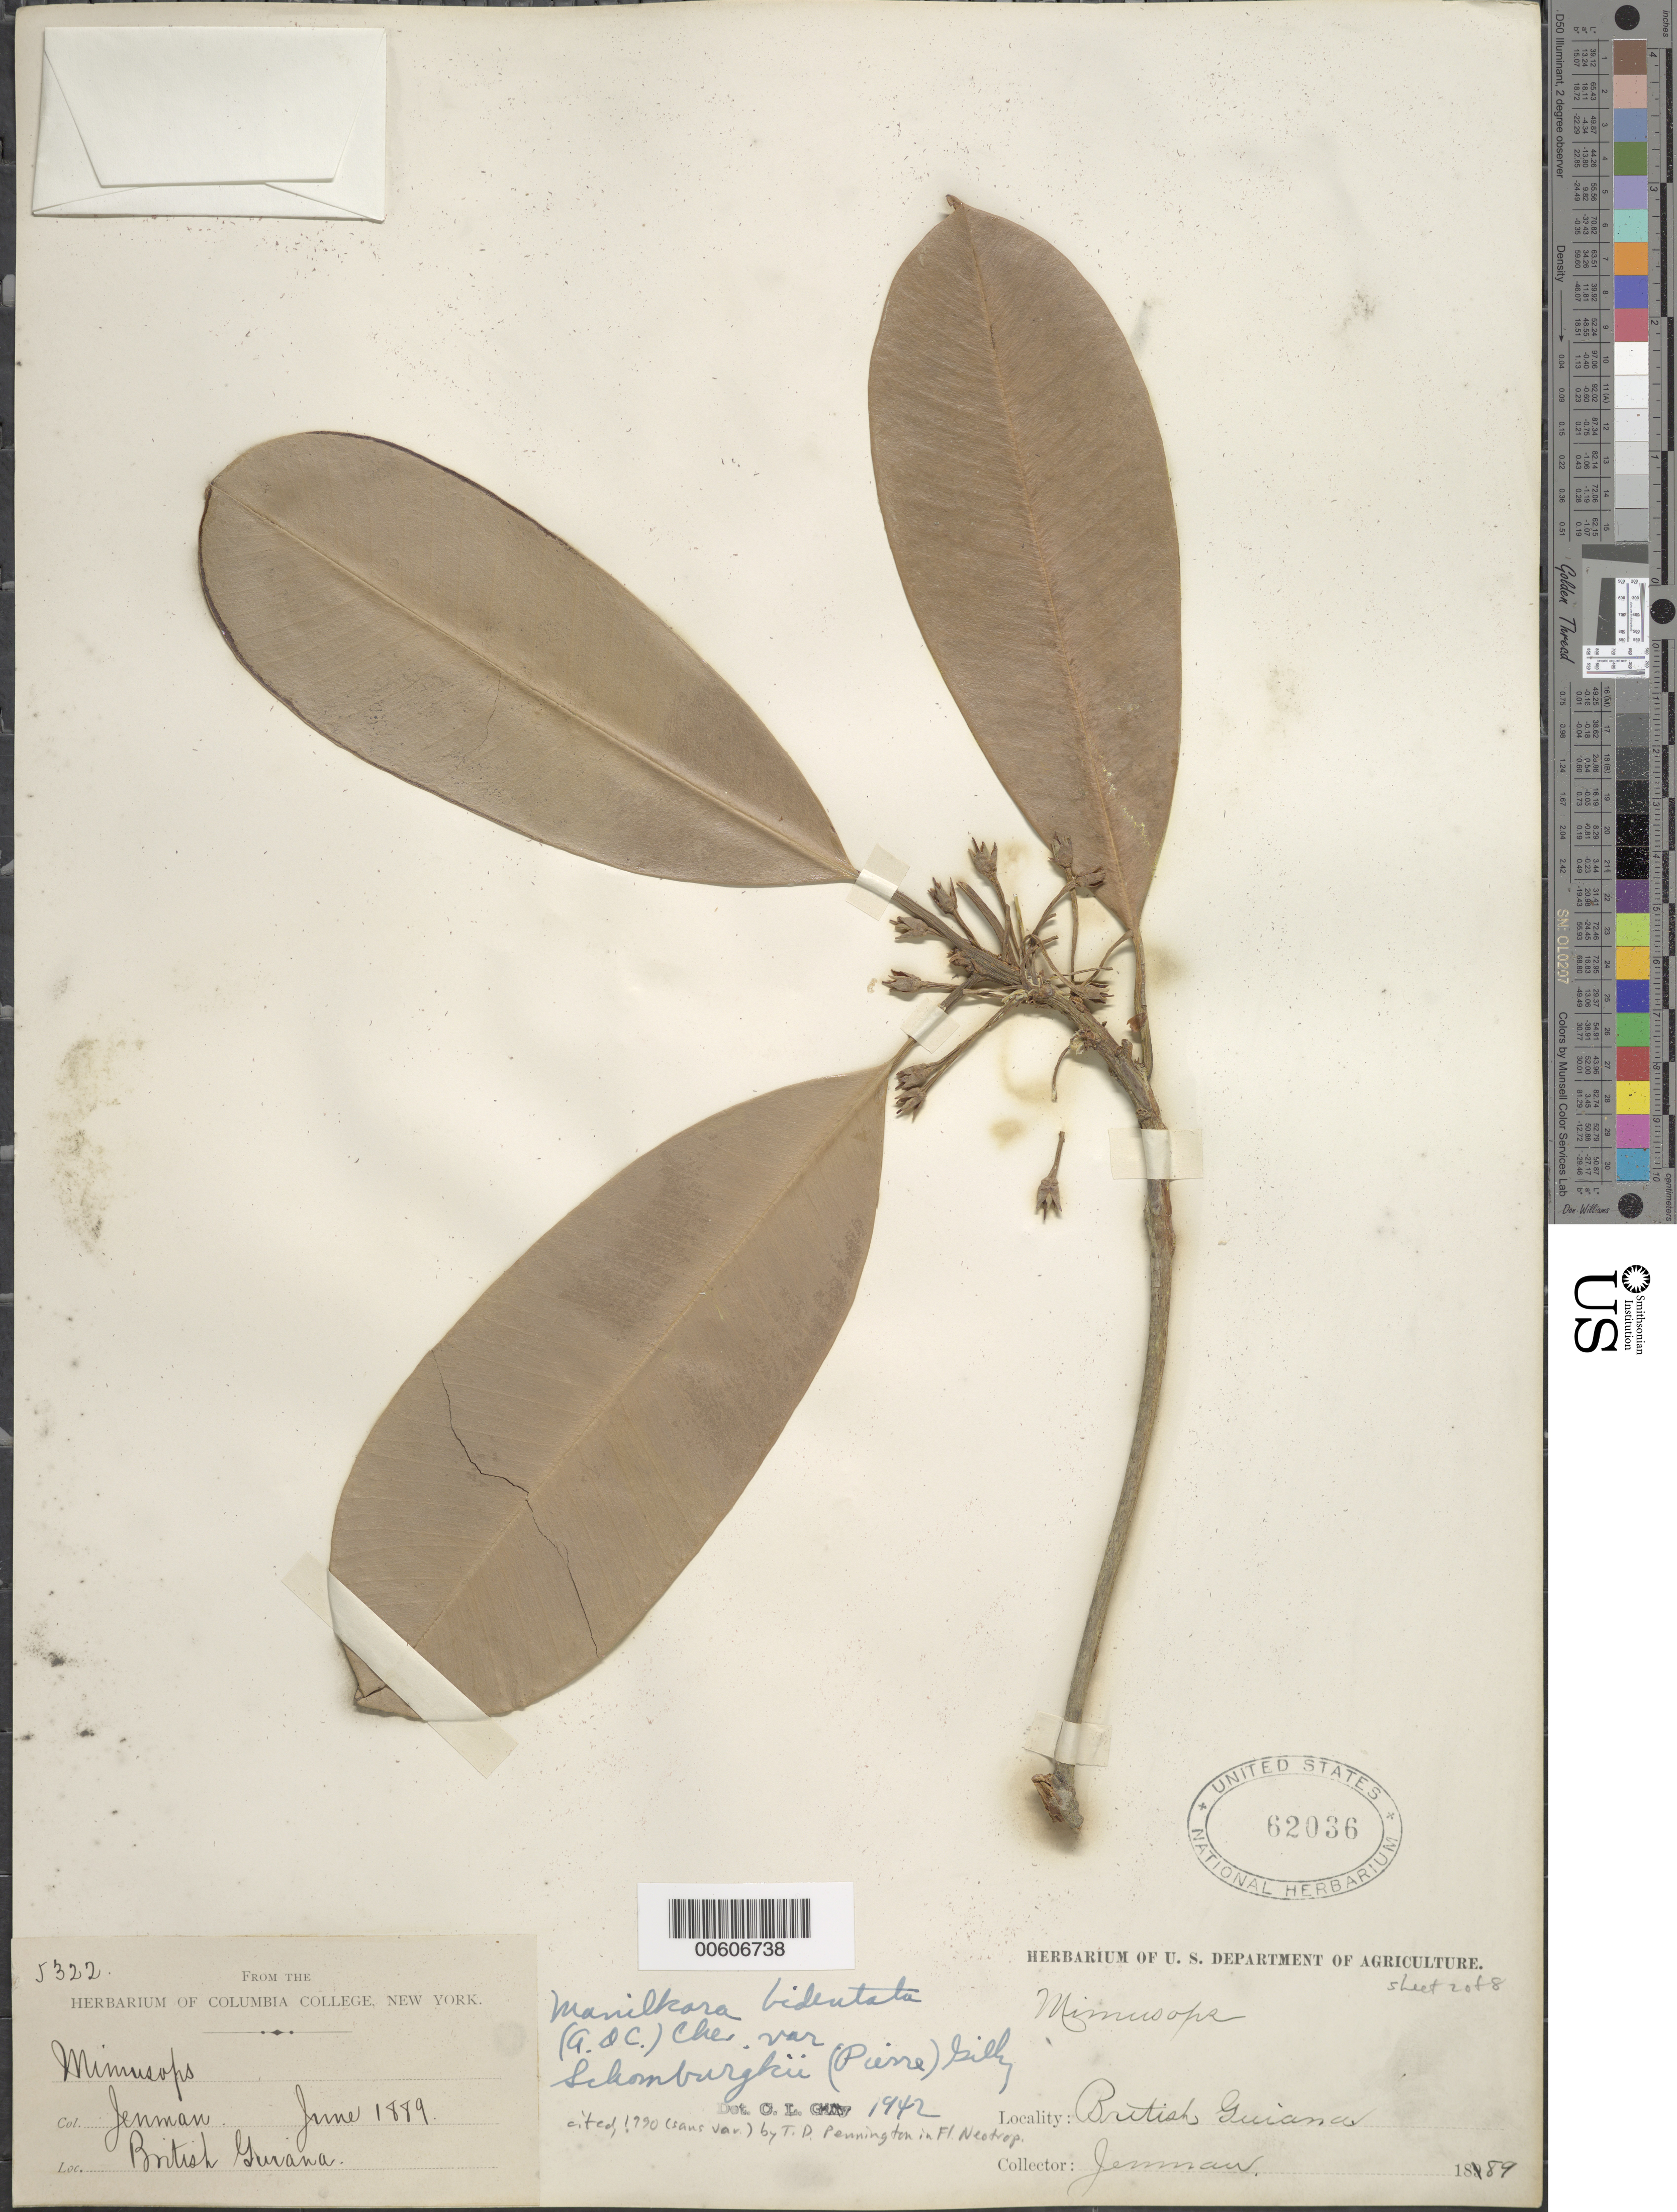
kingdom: Plantae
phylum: Tracheophyta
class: Magnoliopsida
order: Ericales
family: Sapotaceae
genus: Manilkara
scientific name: Manilkara bidentata subsp. bidentata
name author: (A. DC.) A. Chev.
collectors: -. Jenman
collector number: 5322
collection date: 1889-06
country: Guyana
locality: British Guiana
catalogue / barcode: US 62036